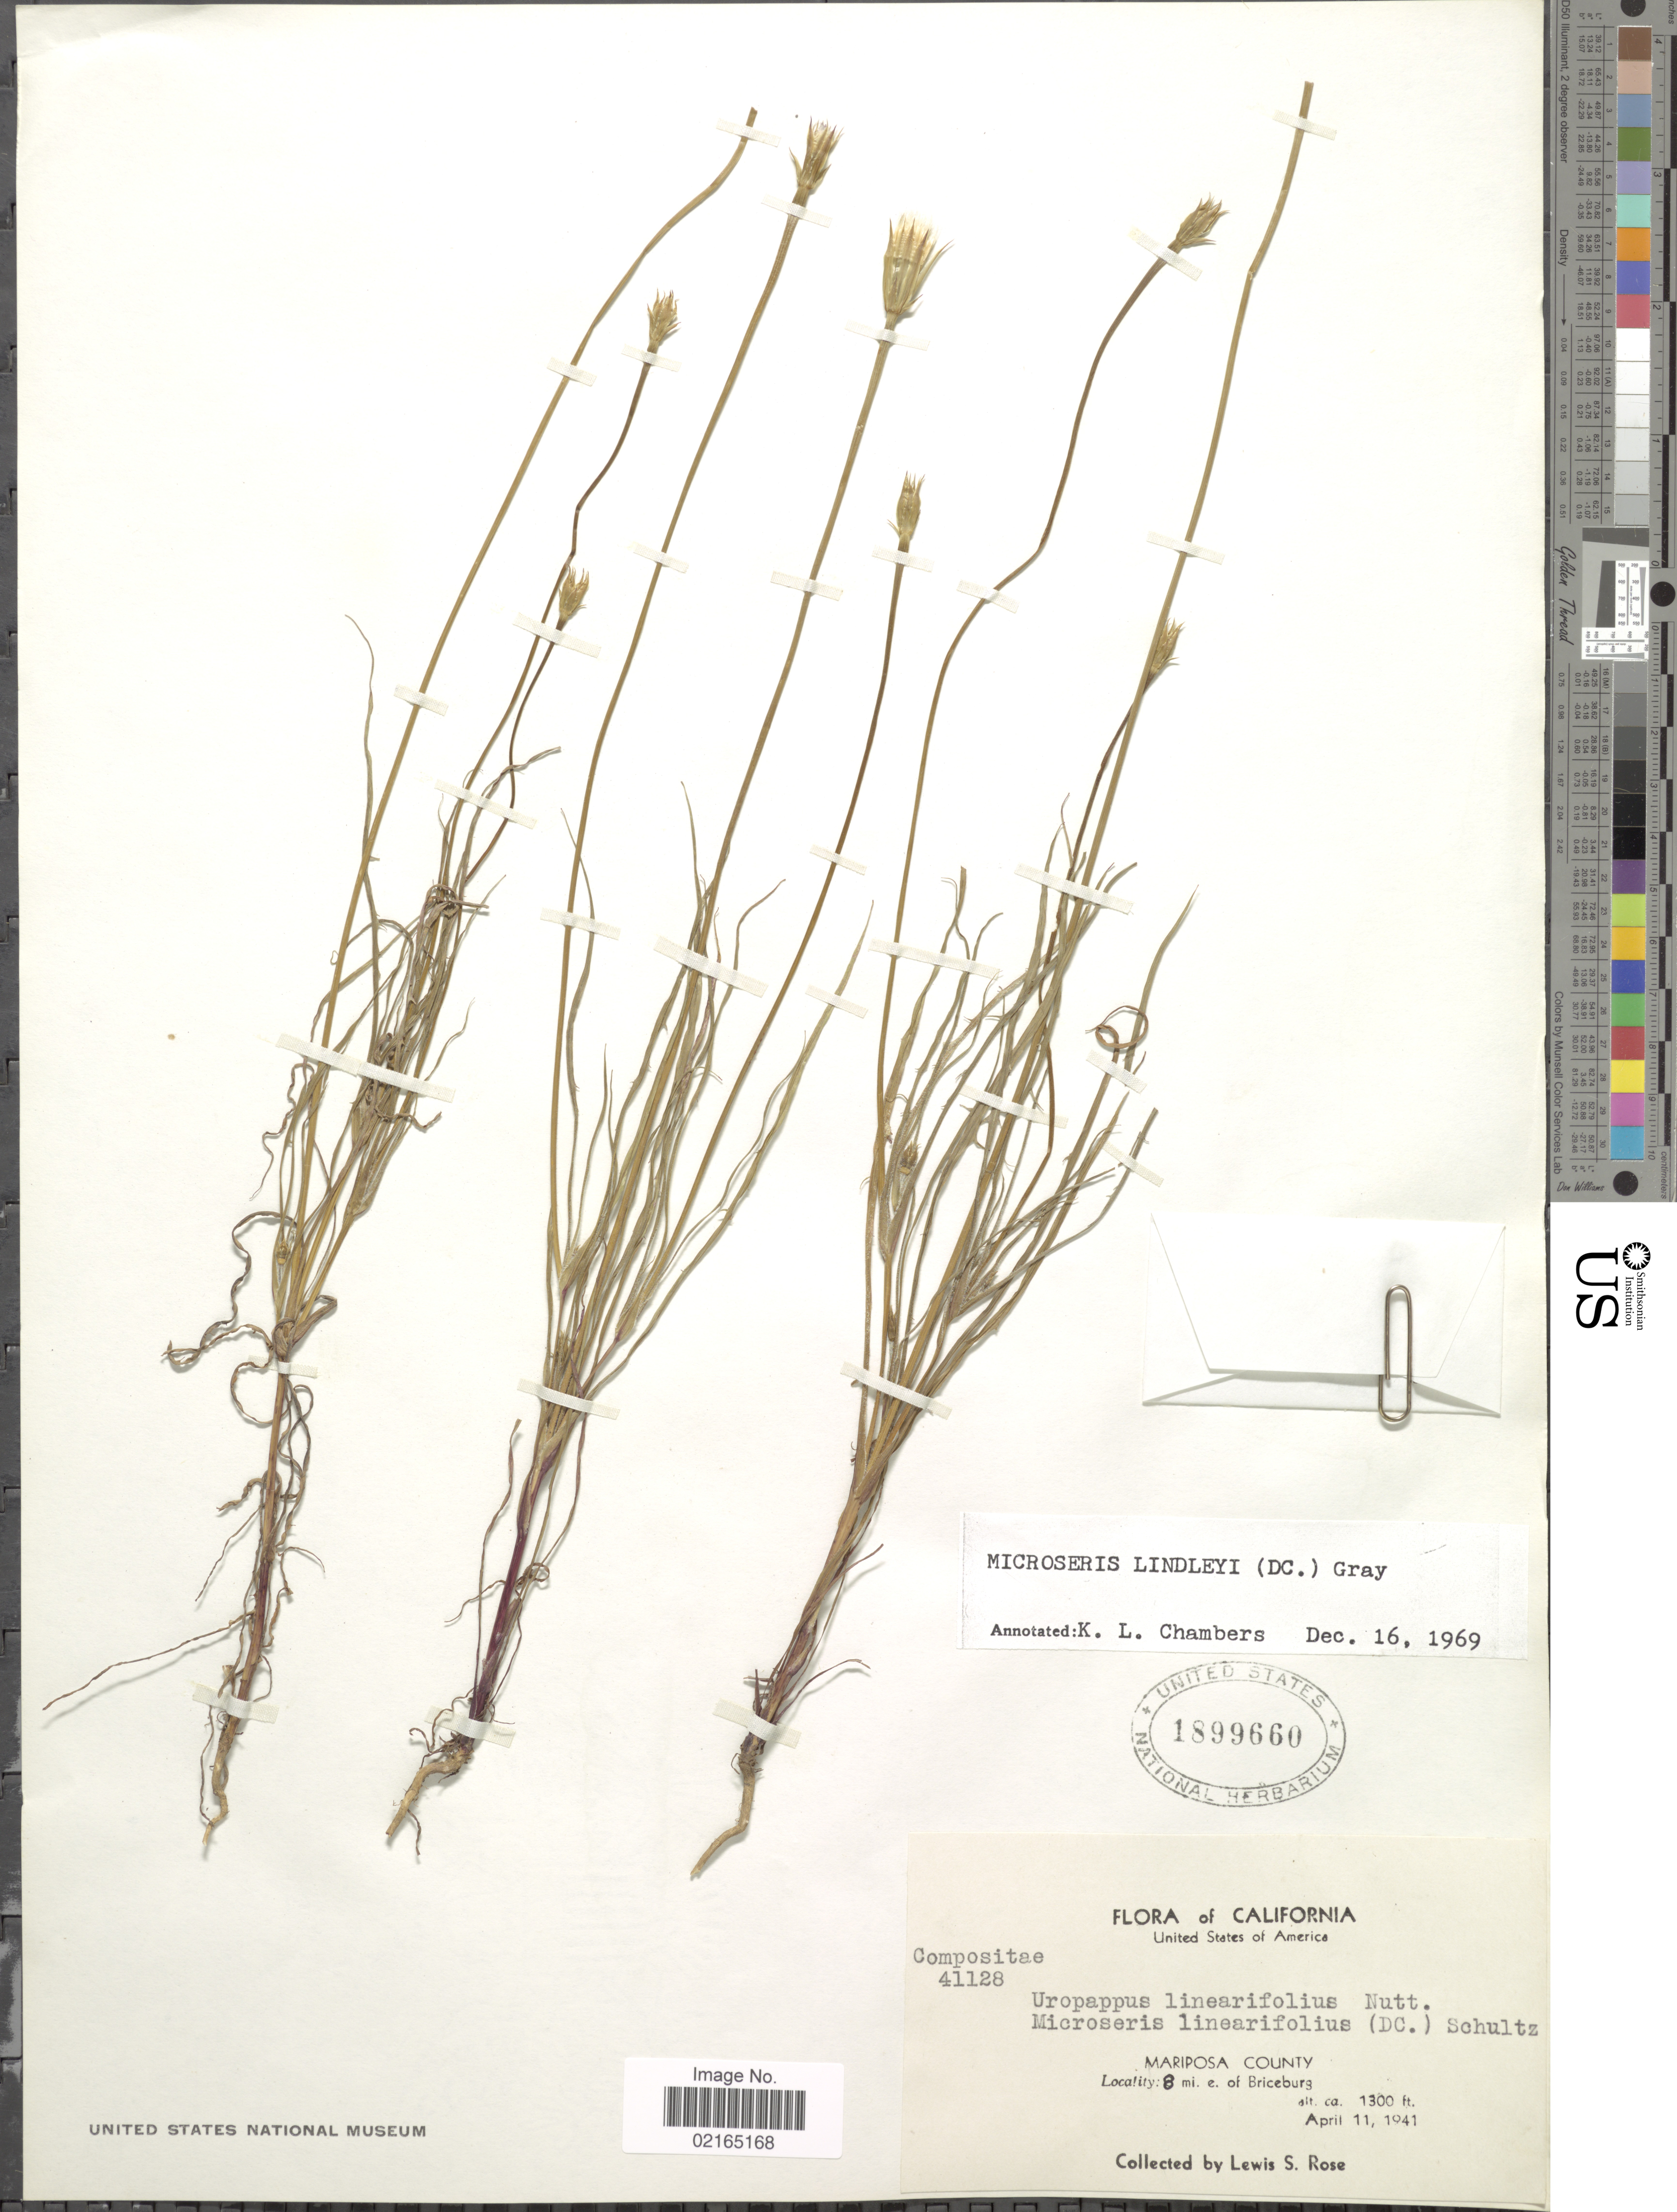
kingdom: Plantae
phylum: Tracheophyta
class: Magnoliopsida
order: Asterales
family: Asteraceae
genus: Uropappus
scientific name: Uropappus lindleyi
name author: (DC.) Nutt.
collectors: L. S. Rose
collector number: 41128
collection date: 1941-04-11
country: United States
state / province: California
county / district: Mariposa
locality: Mariposa County, 8 mi. e. of Briceburg.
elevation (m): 396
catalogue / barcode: US 1899660